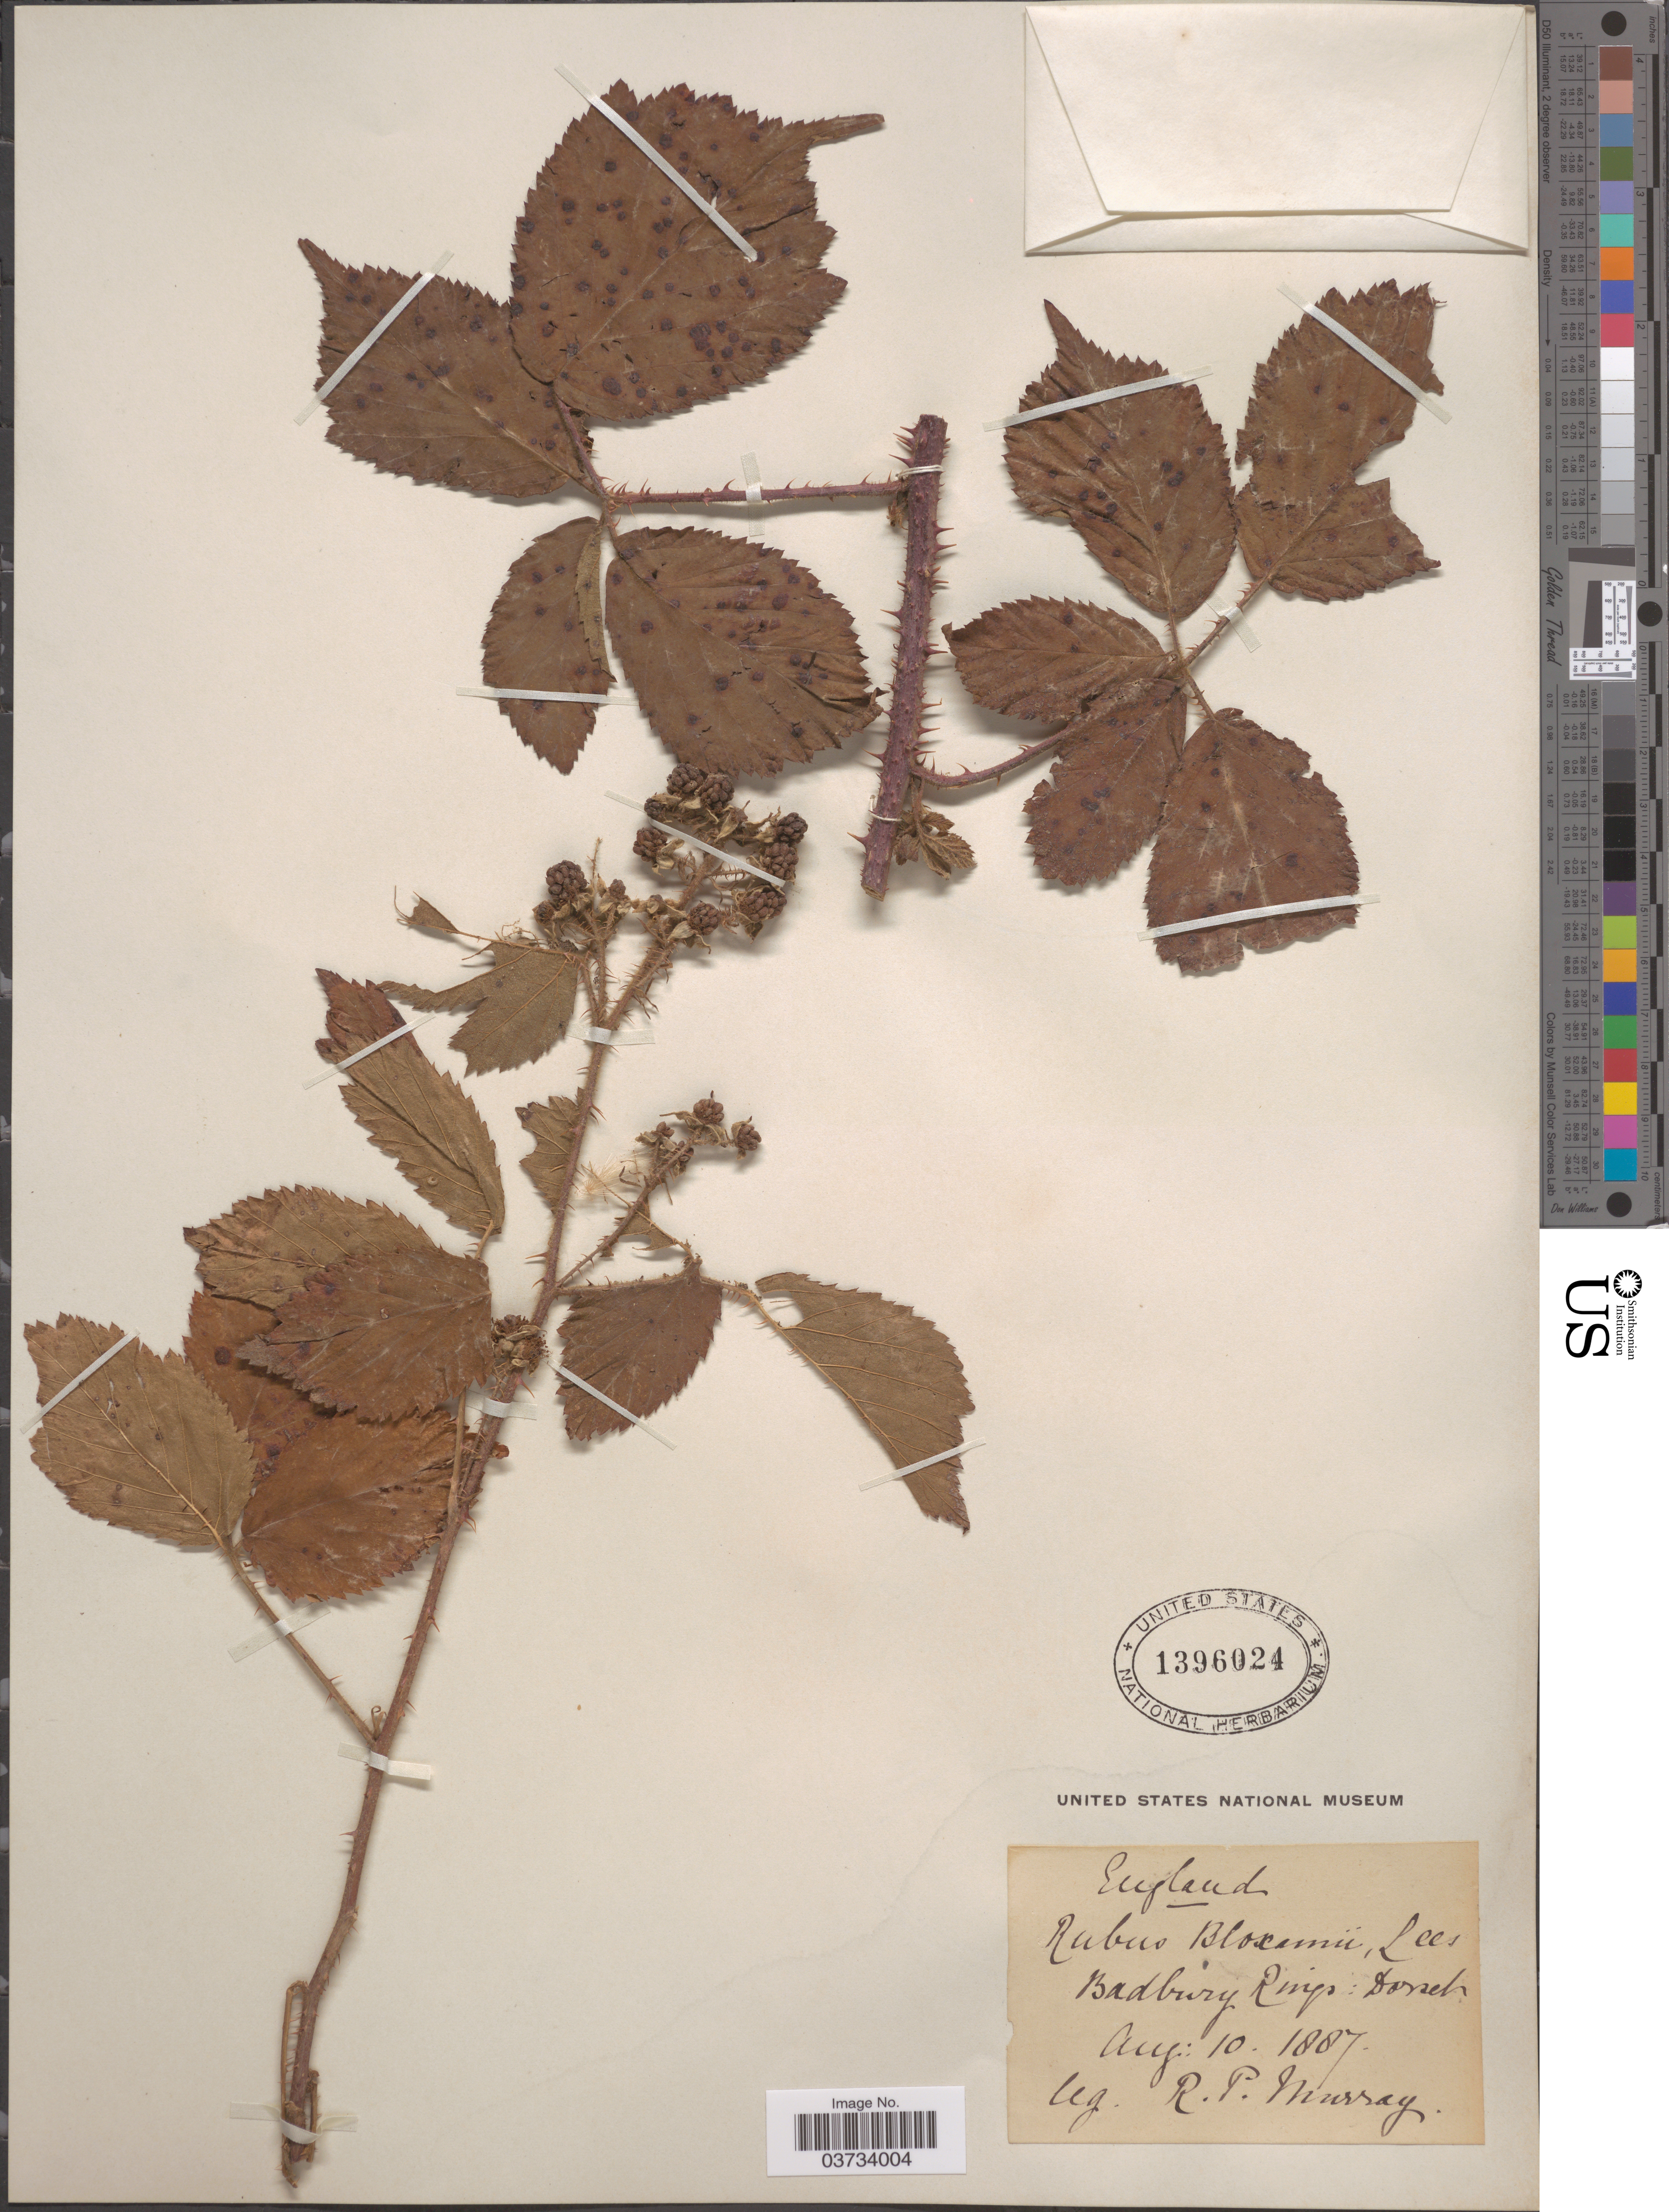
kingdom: Plantae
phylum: Tracheophyta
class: Magnoliopsida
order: Rosales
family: Rosaceae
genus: Rubus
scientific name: Rubus bloxamii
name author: (Bab.) Lees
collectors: R. P. Murray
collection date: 1887-08-10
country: United Kingdom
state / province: England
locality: Badbury Rings: Dorset.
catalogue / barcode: US 1396024